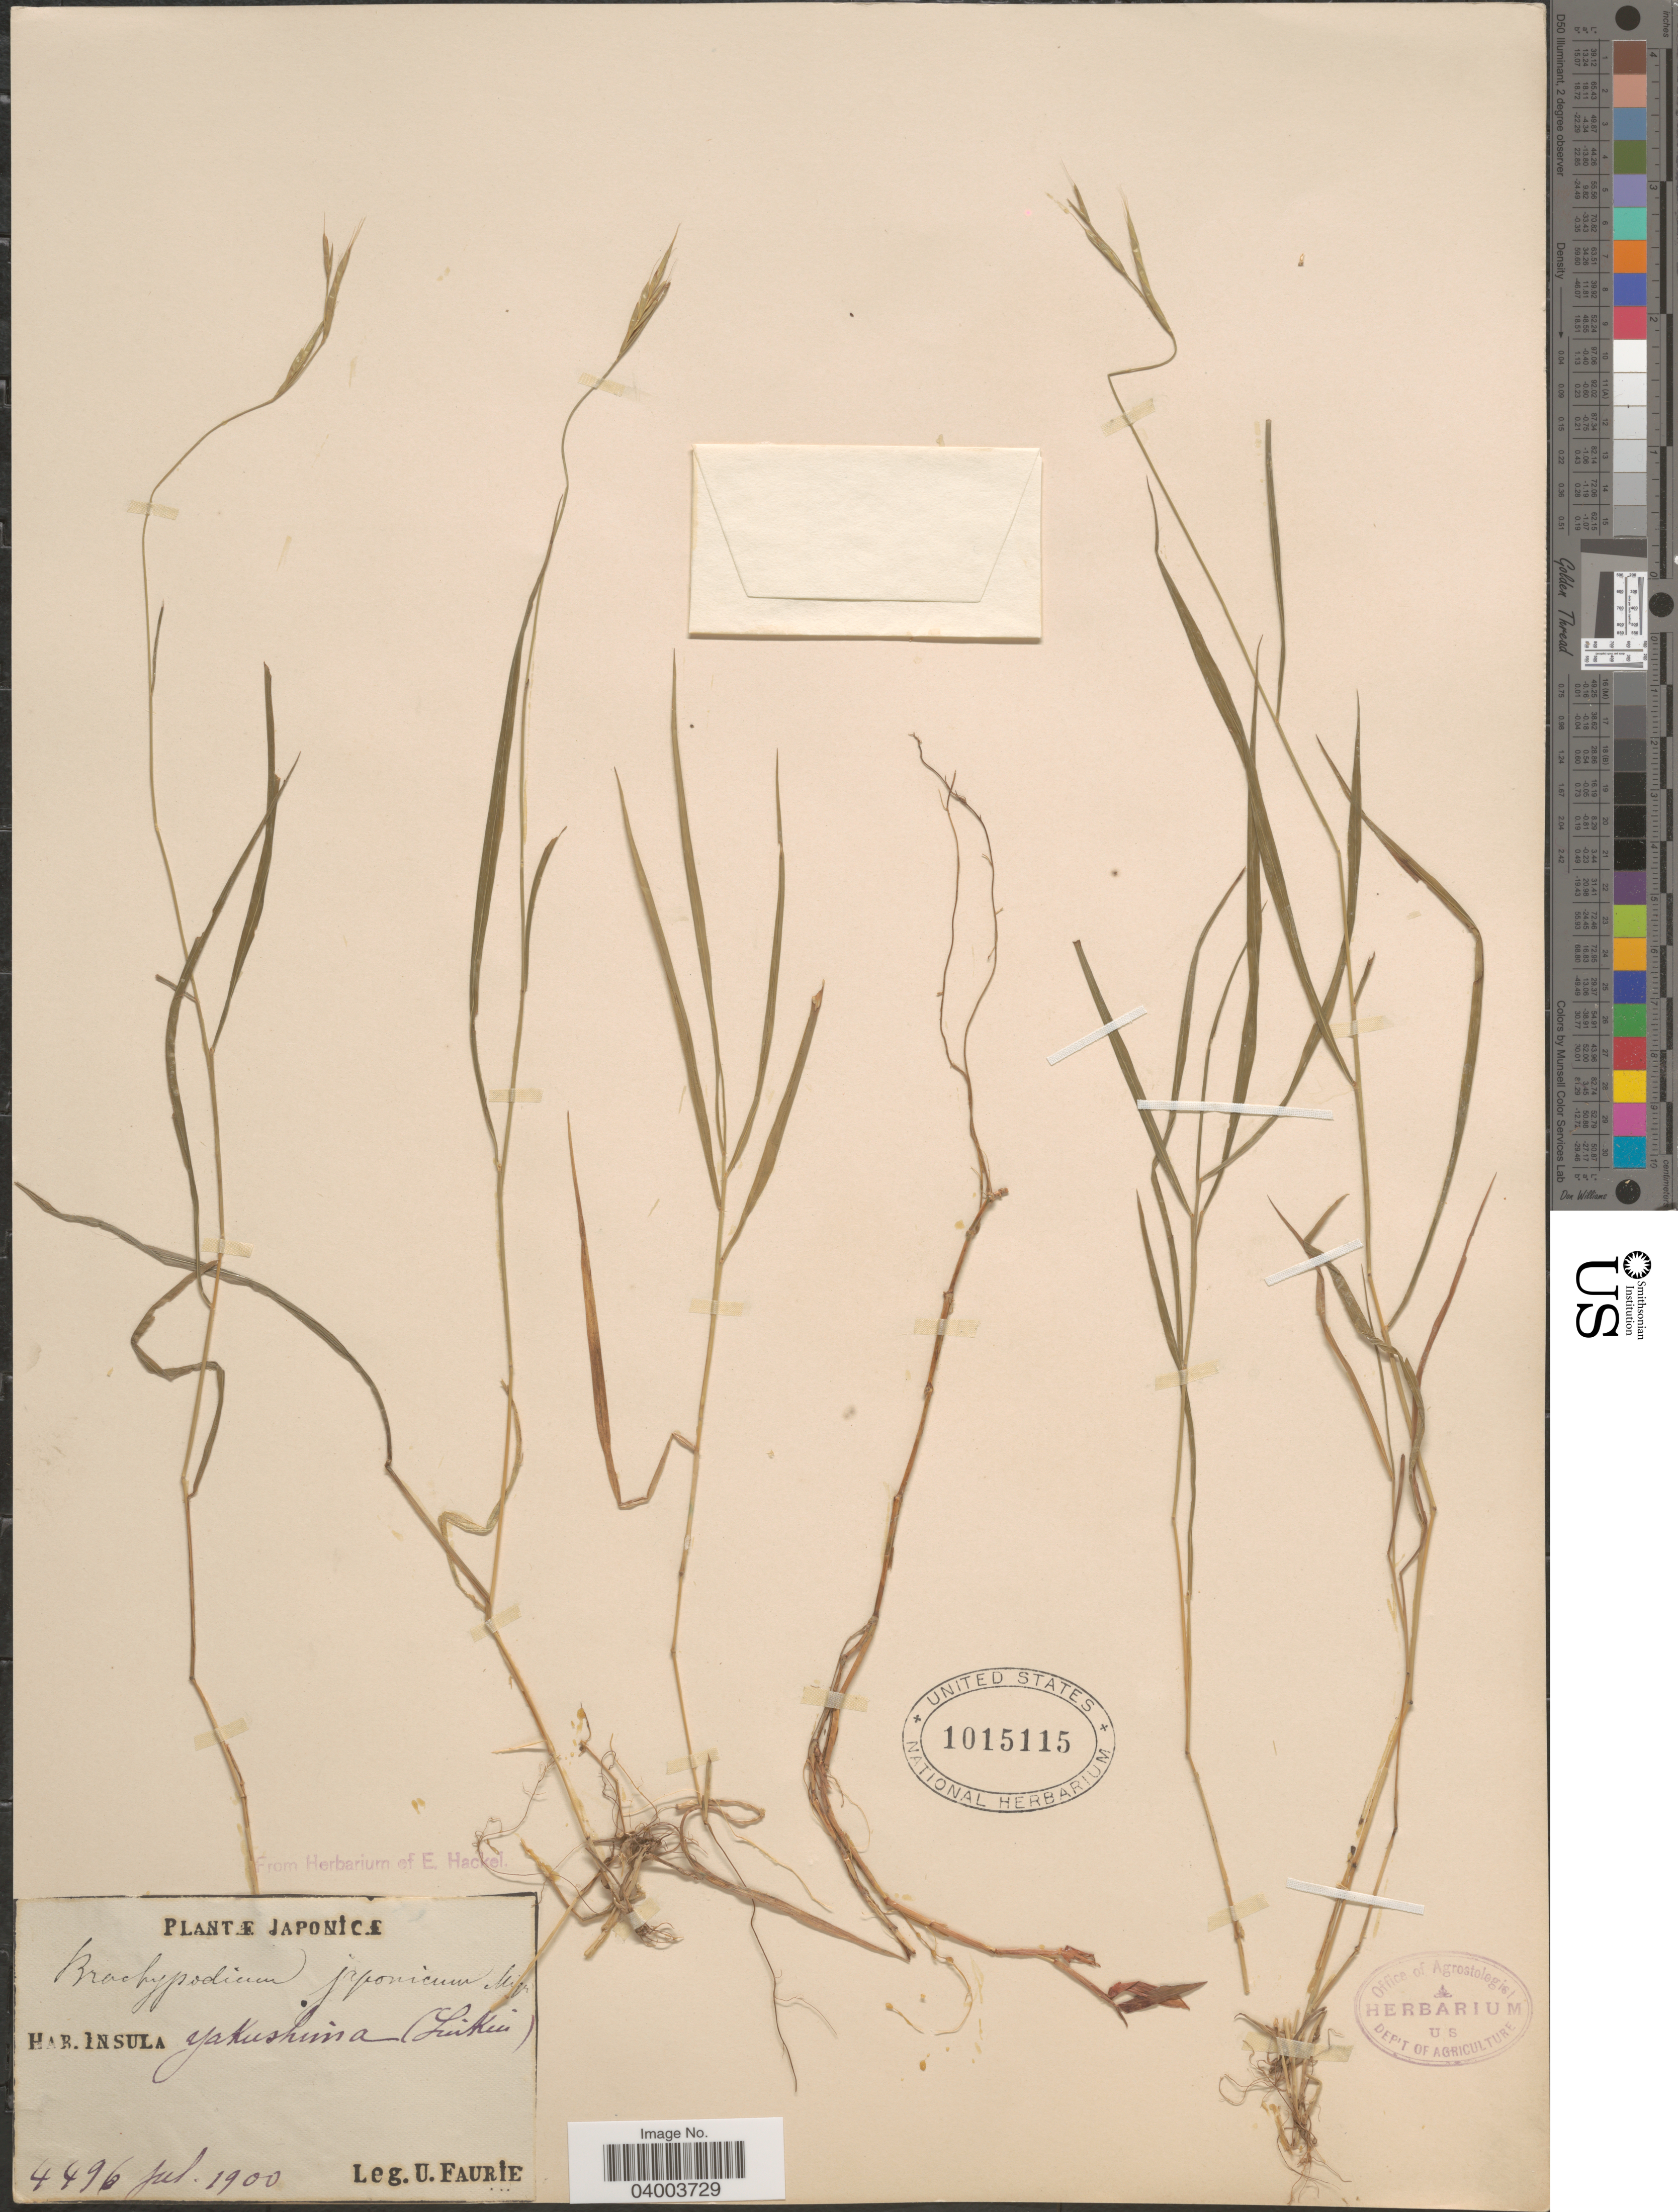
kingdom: Plantae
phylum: Tracheophyta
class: Liliopsida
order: Poales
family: Poaceae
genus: Brachypodium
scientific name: Brachypodium japonicum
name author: Miq.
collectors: U. Faurie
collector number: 4496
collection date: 1900-07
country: Japan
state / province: Okinawa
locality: Insula Yakushima (Liukiu).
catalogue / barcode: US 1015115